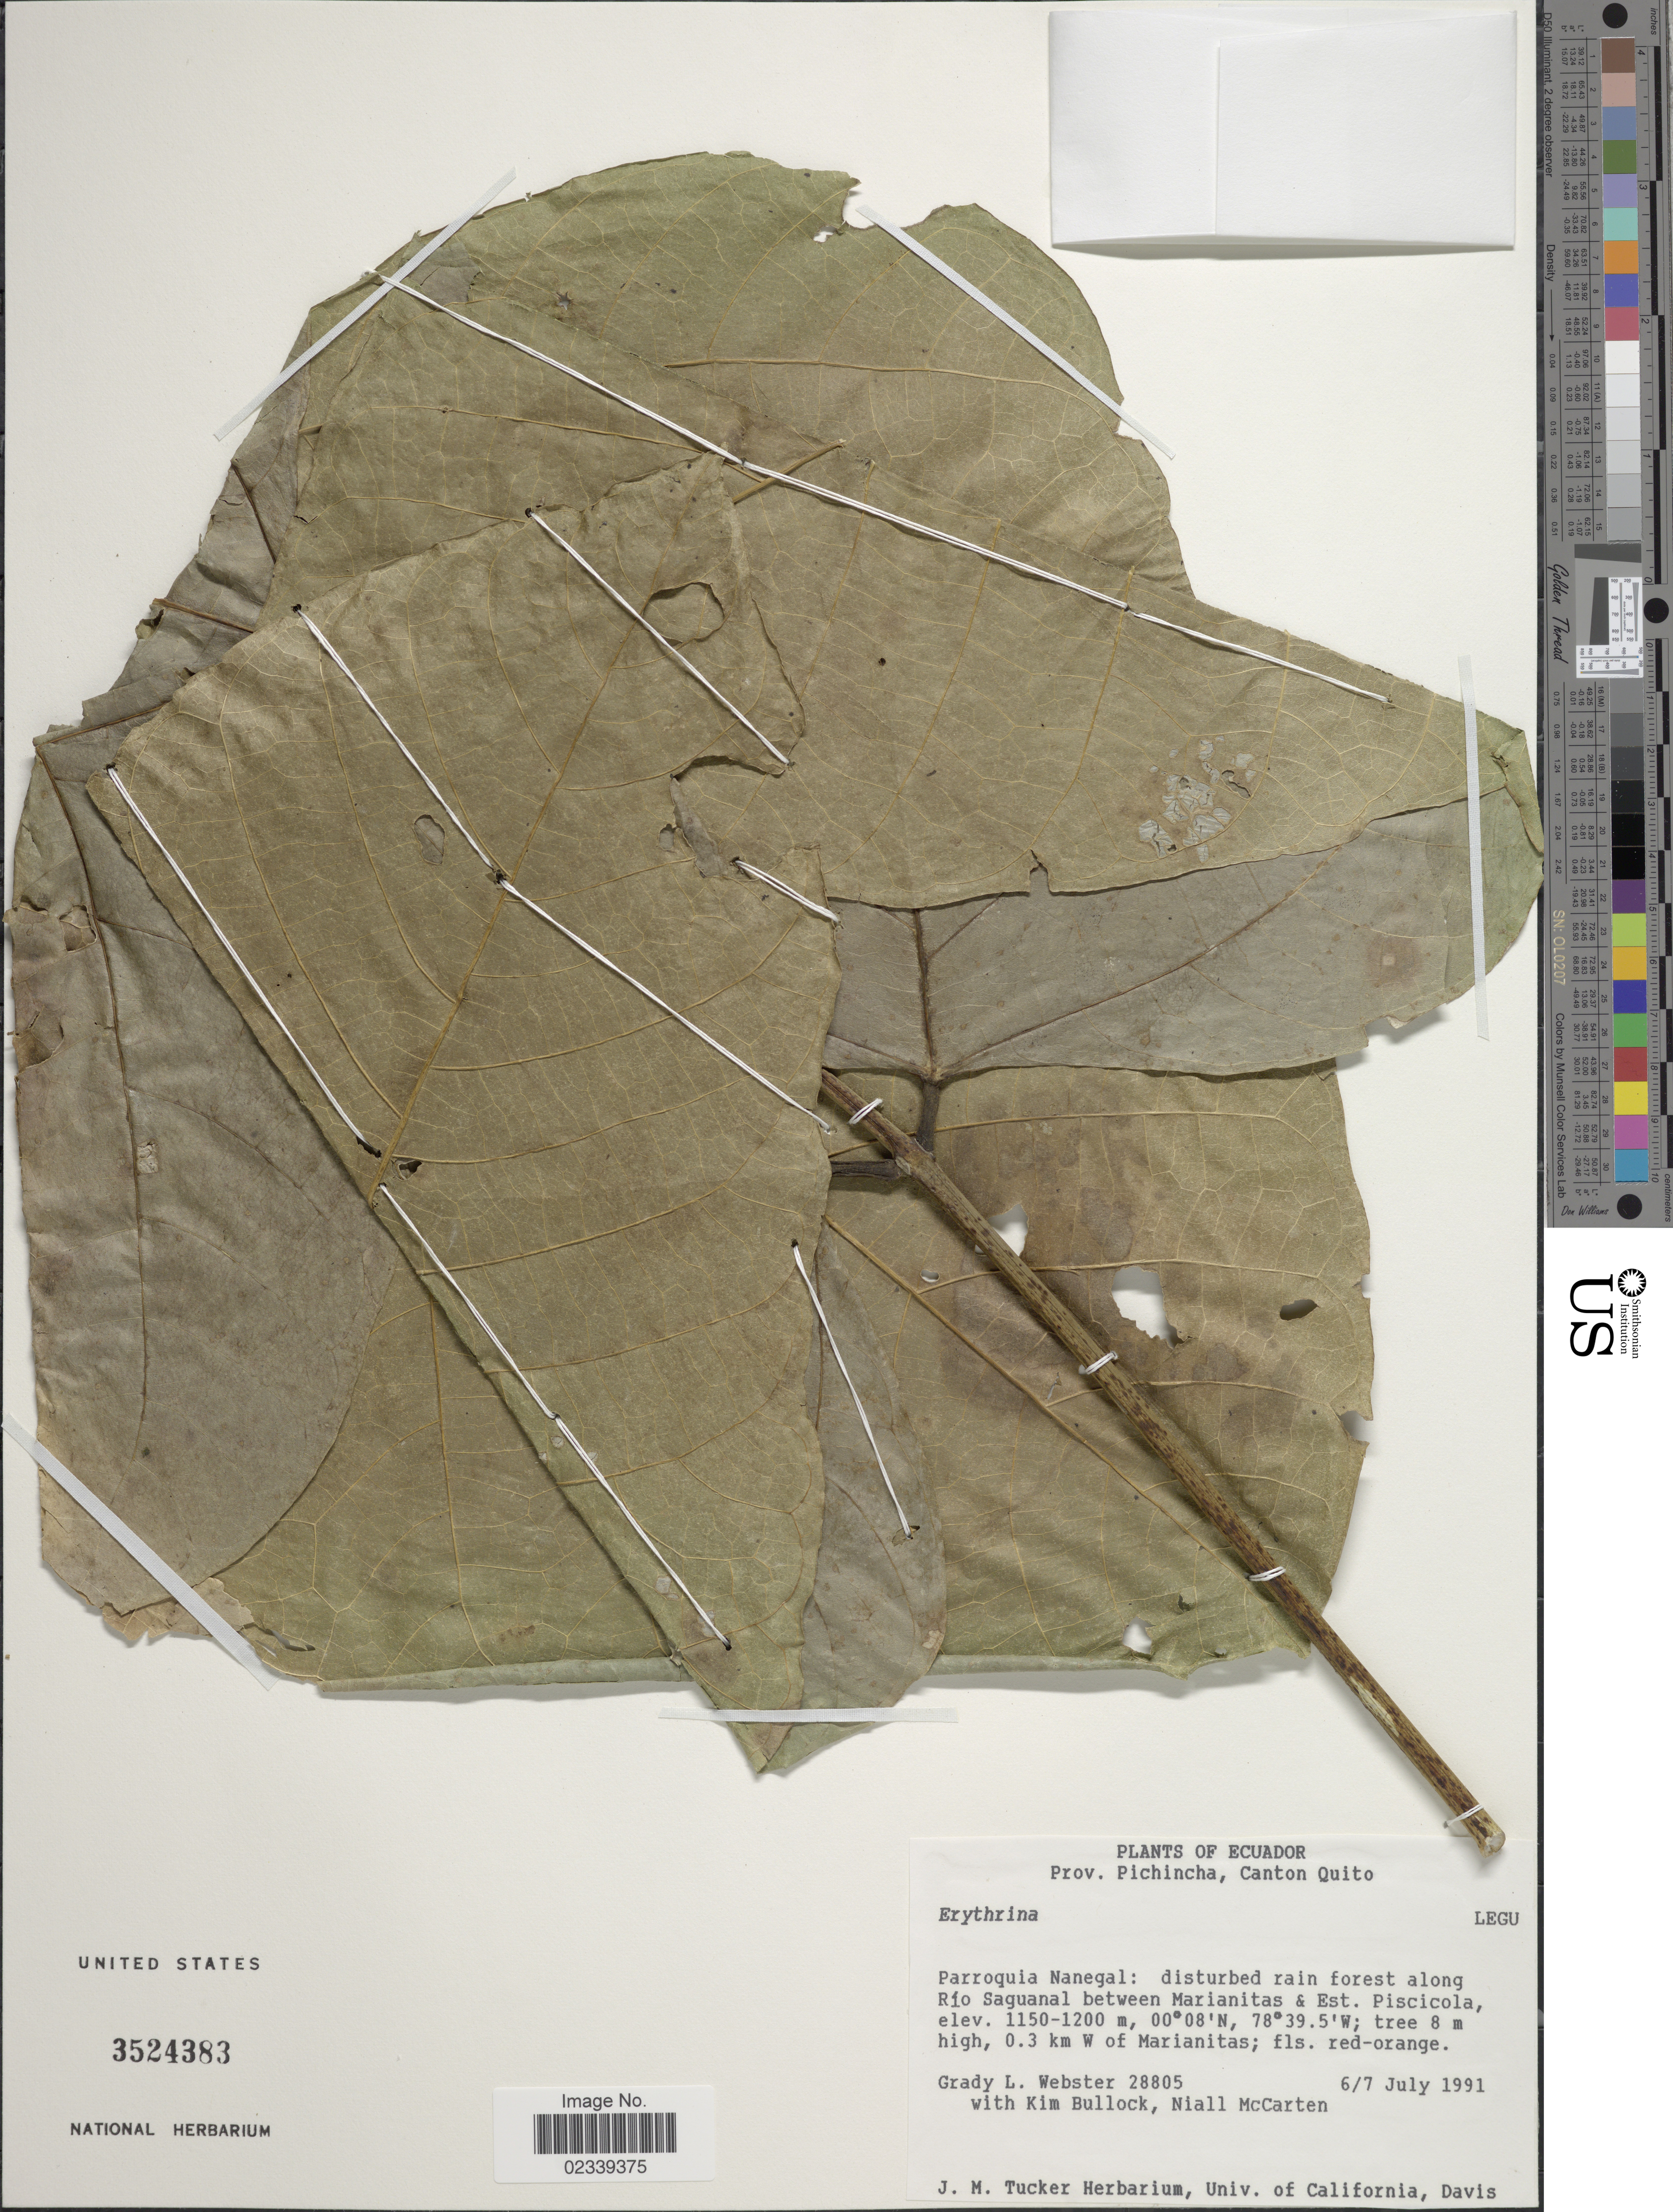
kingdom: Plantae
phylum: Tracheophyta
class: Magnoliopsida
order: Fabales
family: Fabaceae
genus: Erythrina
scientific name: Erythrina sp.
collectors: G. L. Webster, K. Bullock & N. McCarten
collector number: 28805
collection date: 1991-07-06/1991-07-07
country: Ecuador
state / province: Pichincha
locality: Canton Quito, Parroquia Nanegal: disturbed rain forest along Rio Saguanal between Marianitas & Est. Piscicola, 0.3 km W of Marianitas.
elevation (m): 1150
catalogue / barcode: US 3524383